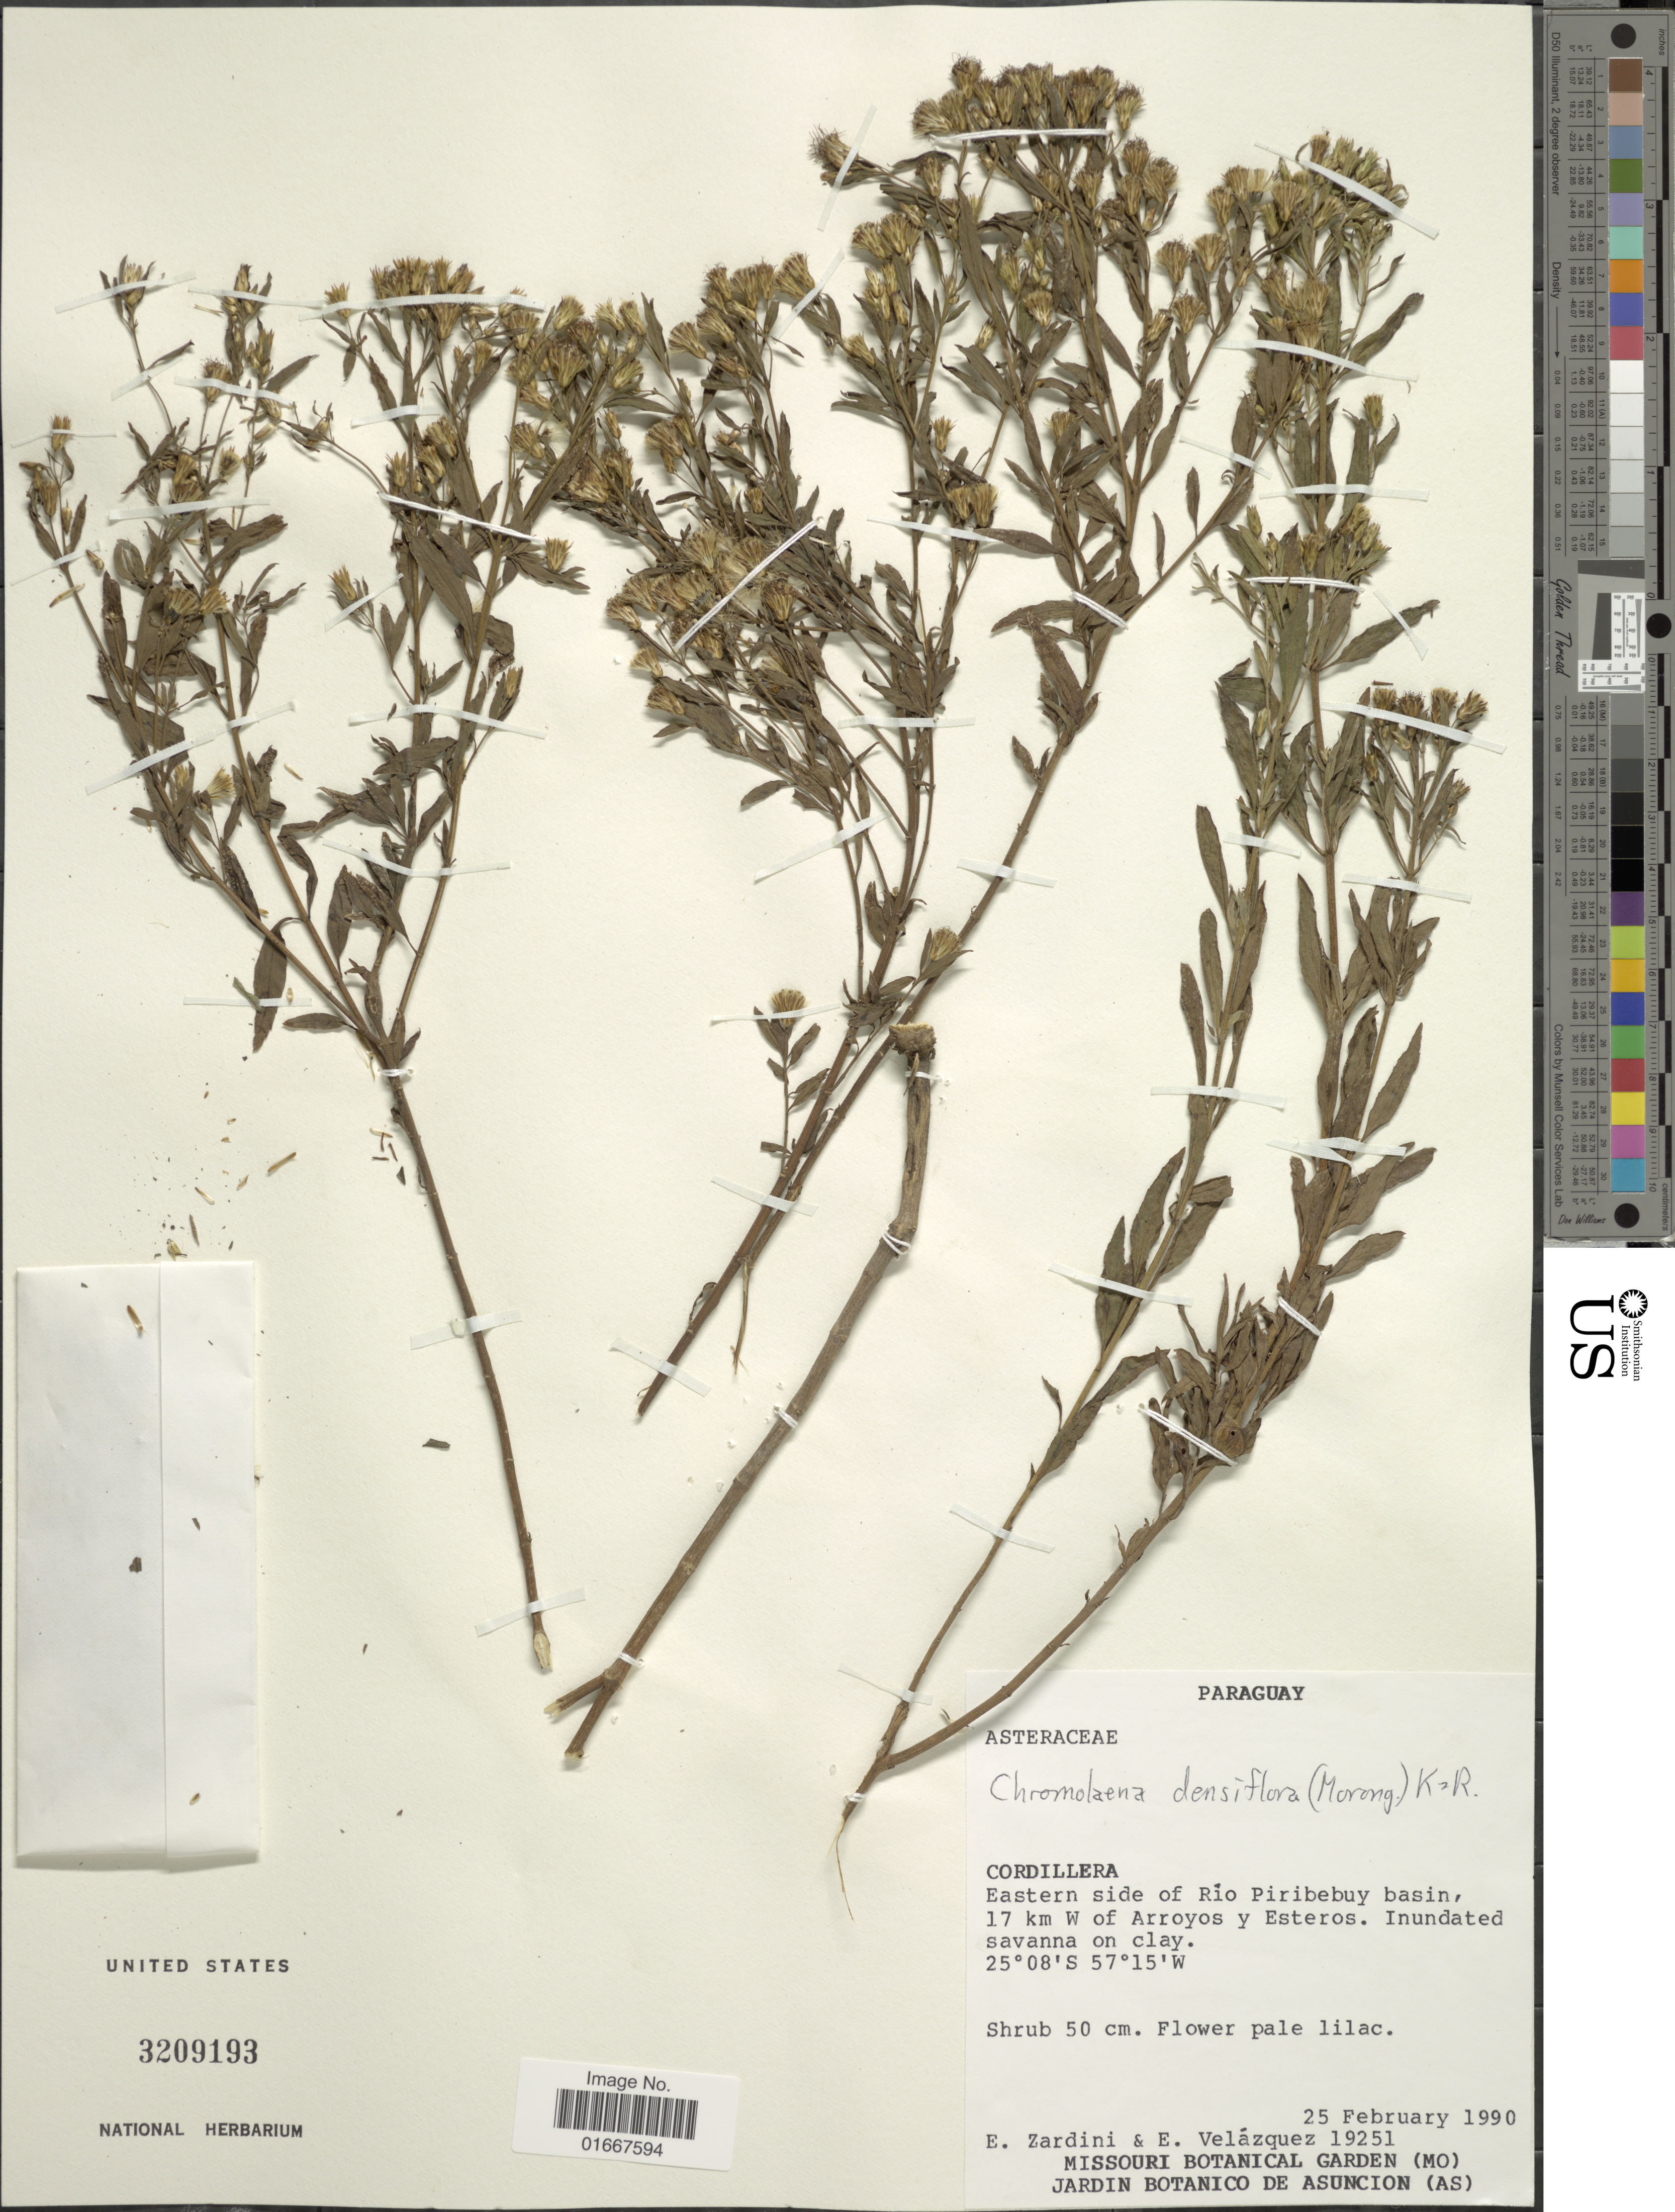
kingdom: Plantae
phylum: Tracheophyta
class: Magnoliopsida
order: Asterales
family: Asteraceae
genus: Chromolaena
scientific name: Chromolaena densiflorum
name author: (Morong) R.M. King & H. Rob.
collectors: E. M. Zardini & E. Velazquez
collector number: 19251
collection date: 1990-02-25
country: Paraguay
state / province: Cordillera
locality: Eastern side of Rio Piribebuy basin, 17 km W of Arroyos y Esteros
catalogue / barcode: US 3209193